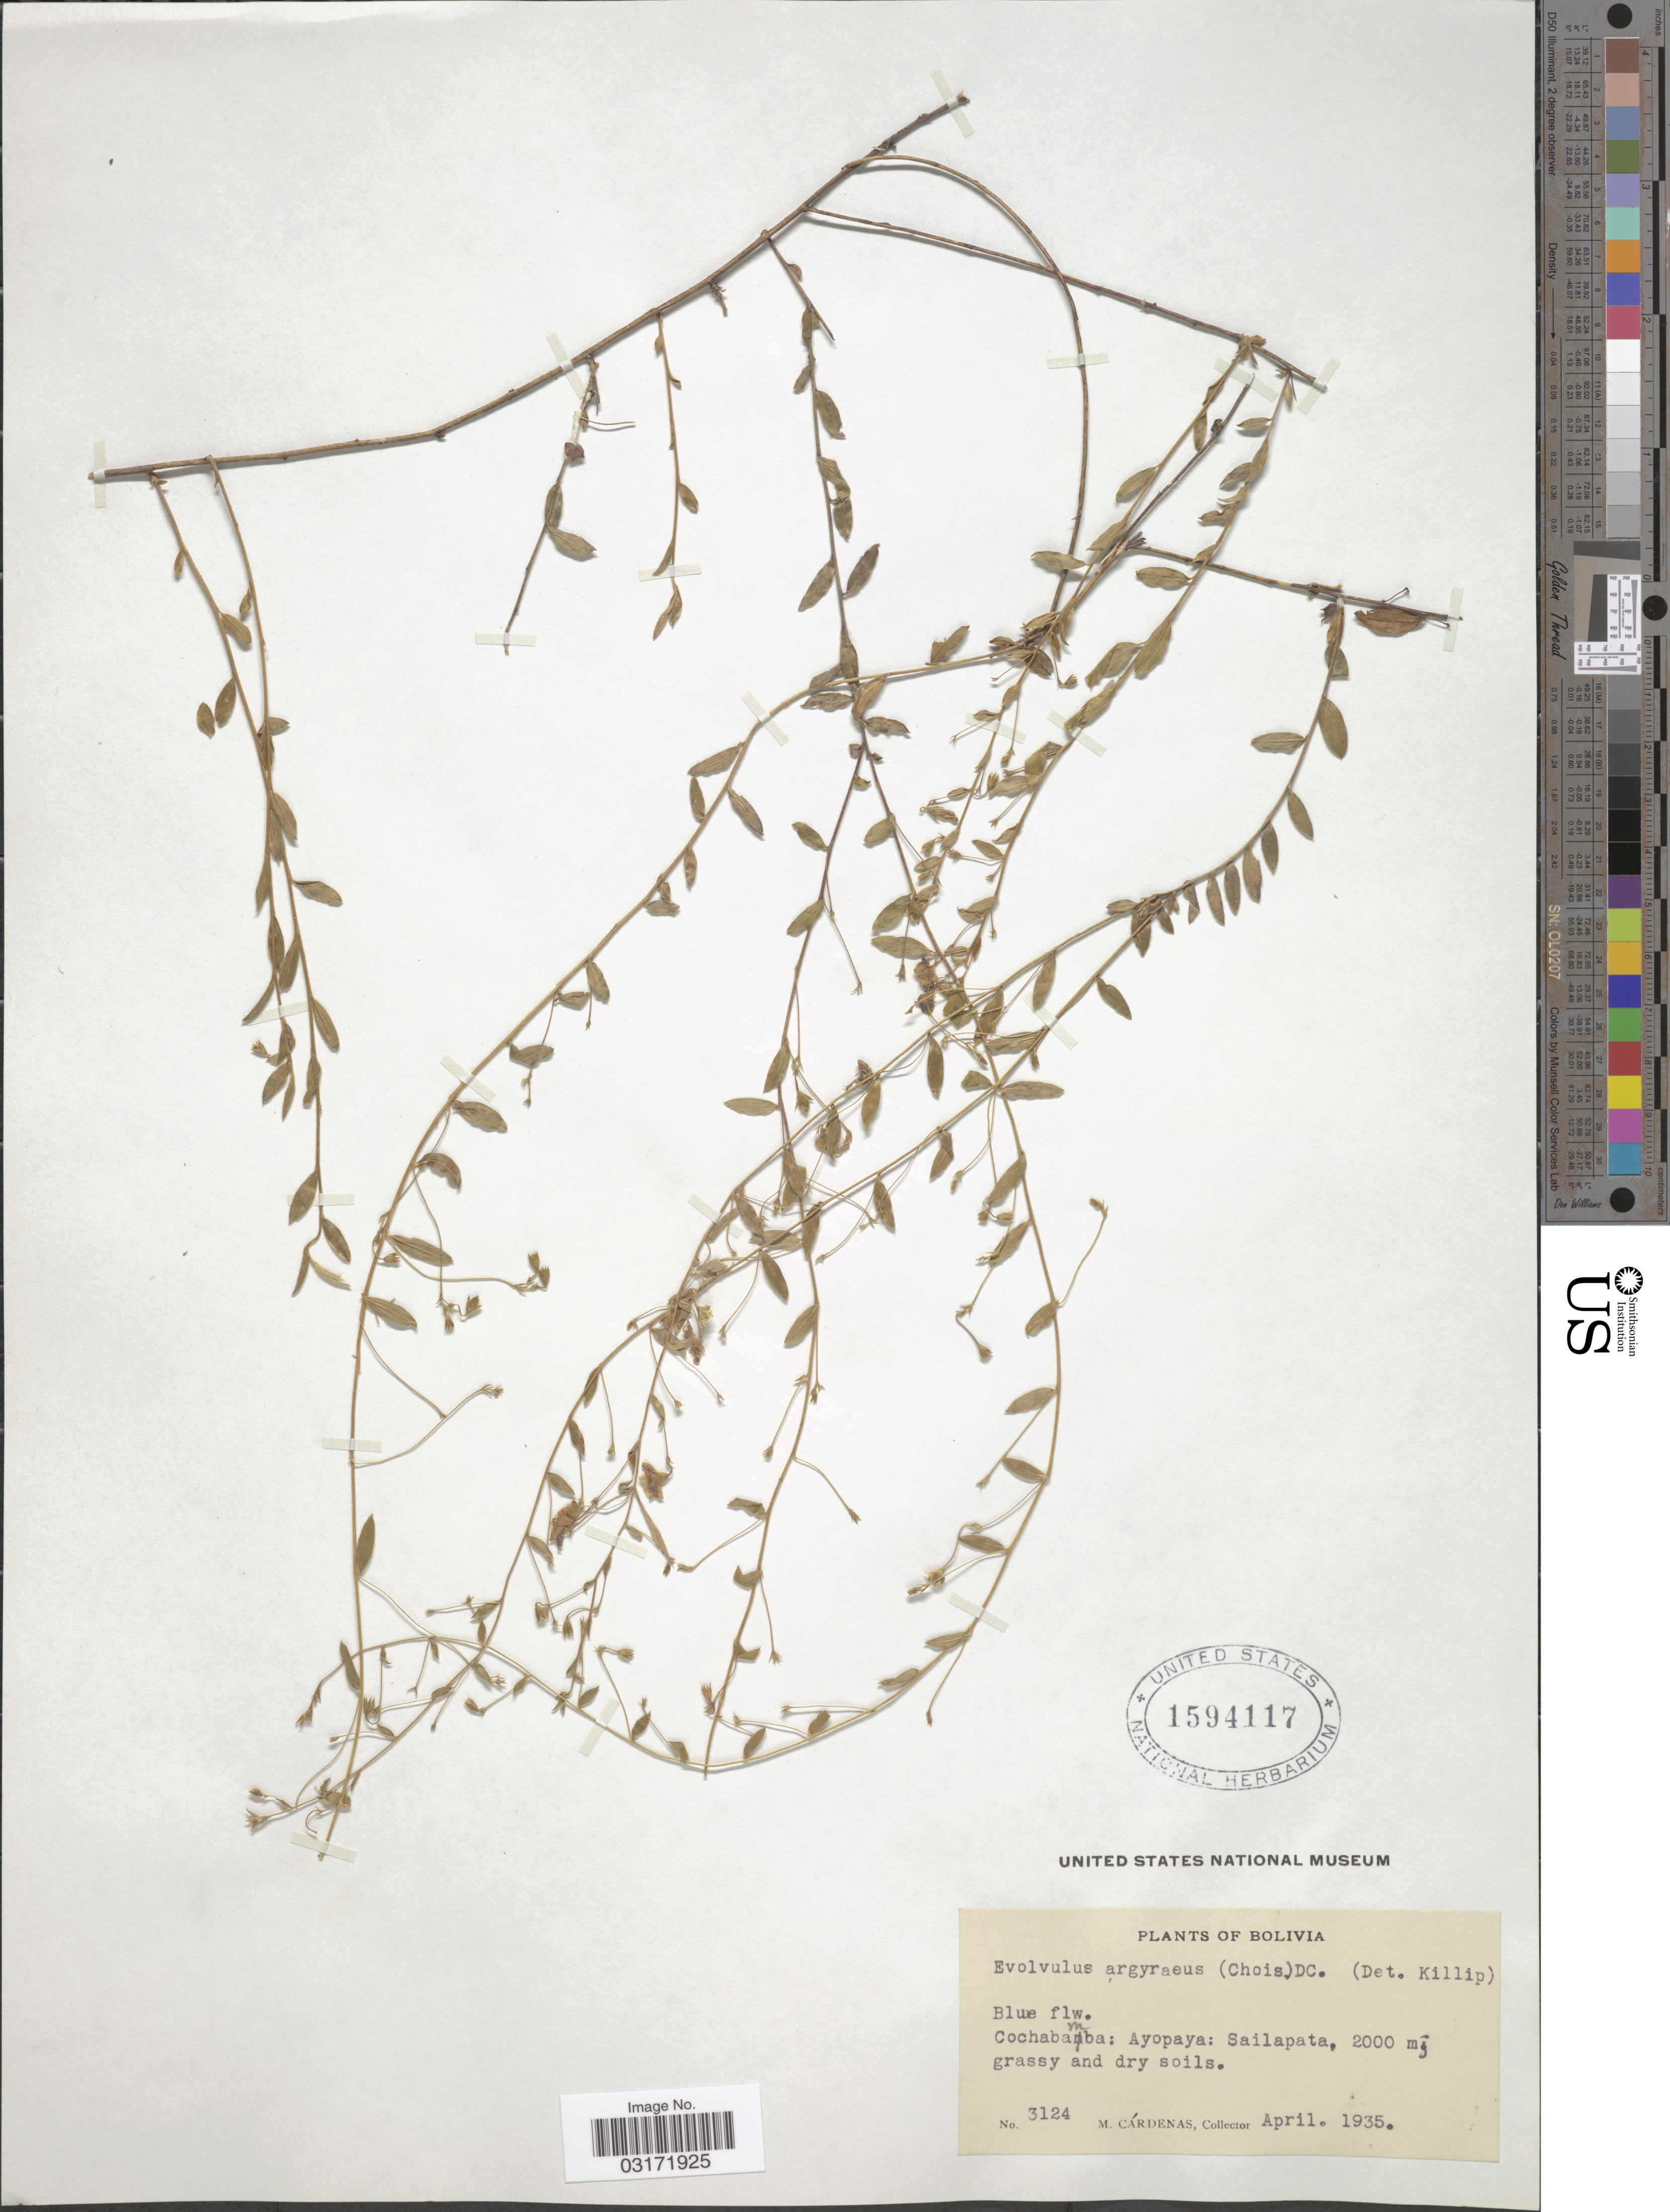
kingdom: Plantae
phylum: Tracheophyta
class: Magnoliopsida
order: Solanales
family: Convolvulaceae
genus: Evolvulus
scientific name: Evolvulus argyreus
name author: Choisy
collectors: M. Cárdenas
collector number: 3124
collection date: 1935-04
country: Bolivia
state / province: Cochabamba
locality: Ayopaya: Sailapata.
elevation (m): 2000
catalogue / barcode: US 1594117